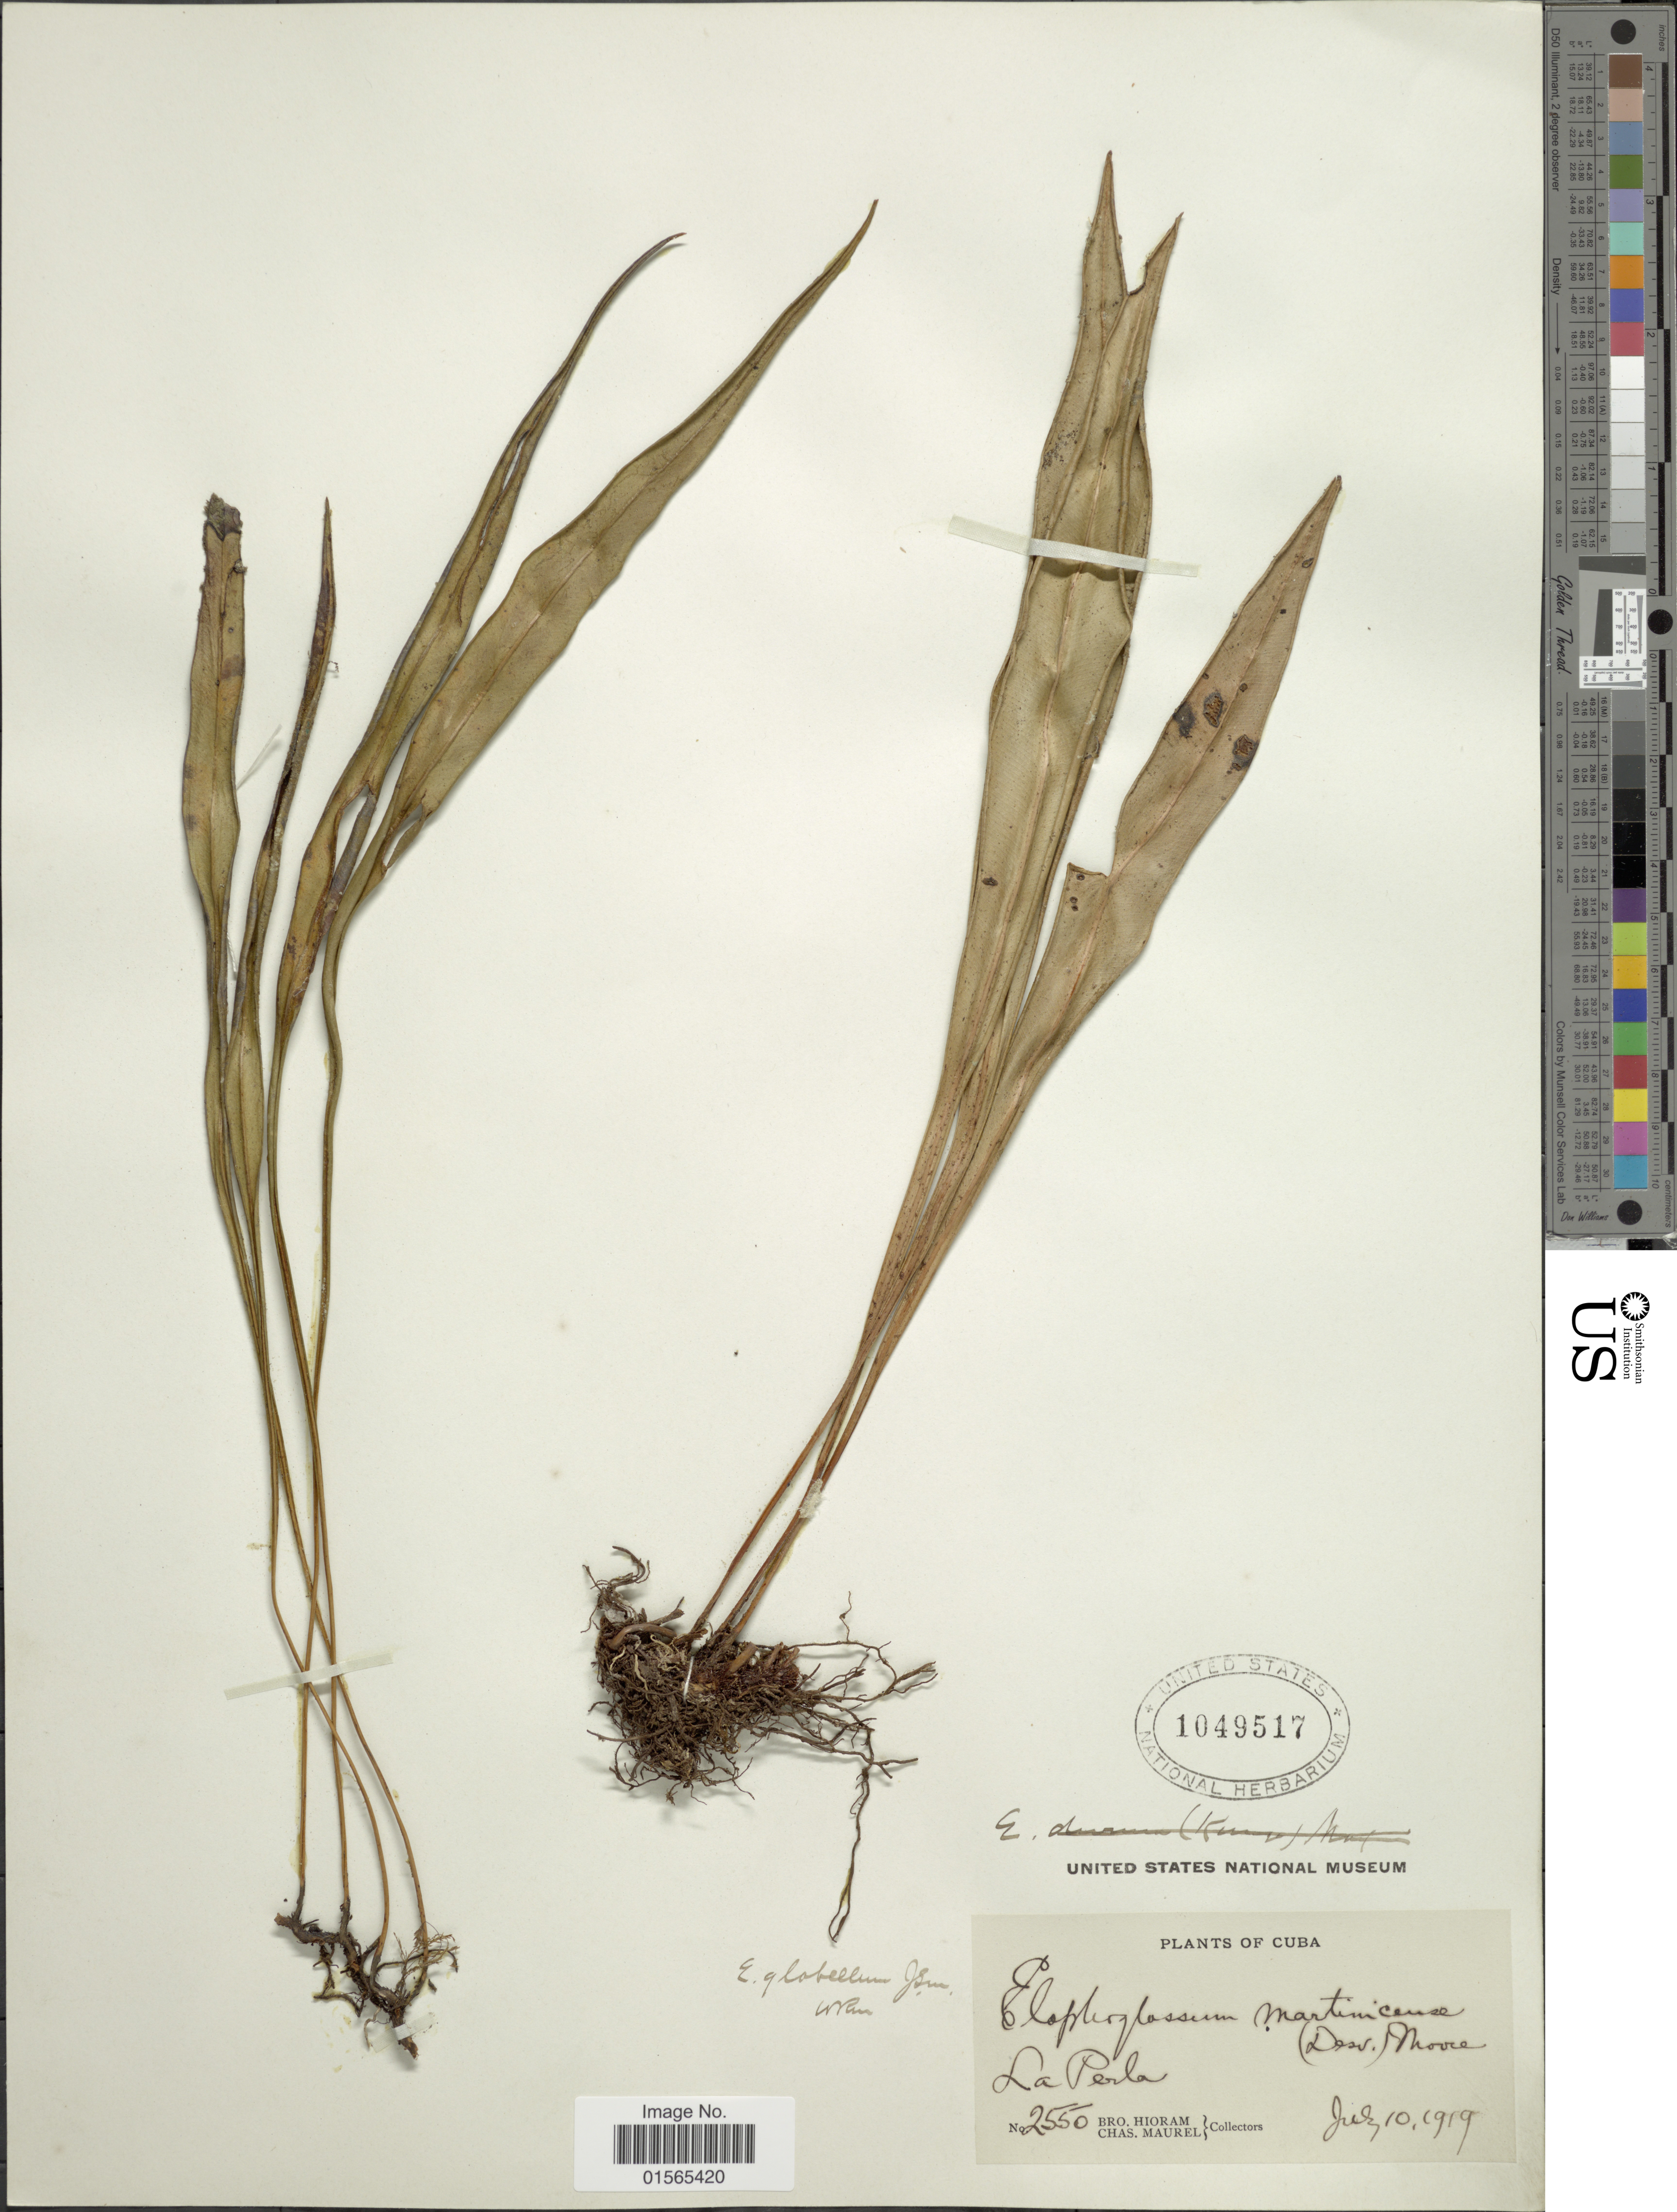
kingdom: Plantae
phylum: Tracheophyta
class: Polypodiopsida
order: Polypodiales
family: Dryopteridaceae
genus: Elaphoglossum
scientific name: Elaphoglossum glabellum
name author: J. Sm.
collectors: Bro. Hioram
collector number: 2550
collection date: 1919-07-10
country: Cuba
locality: La Perla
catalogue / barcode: US 1049517